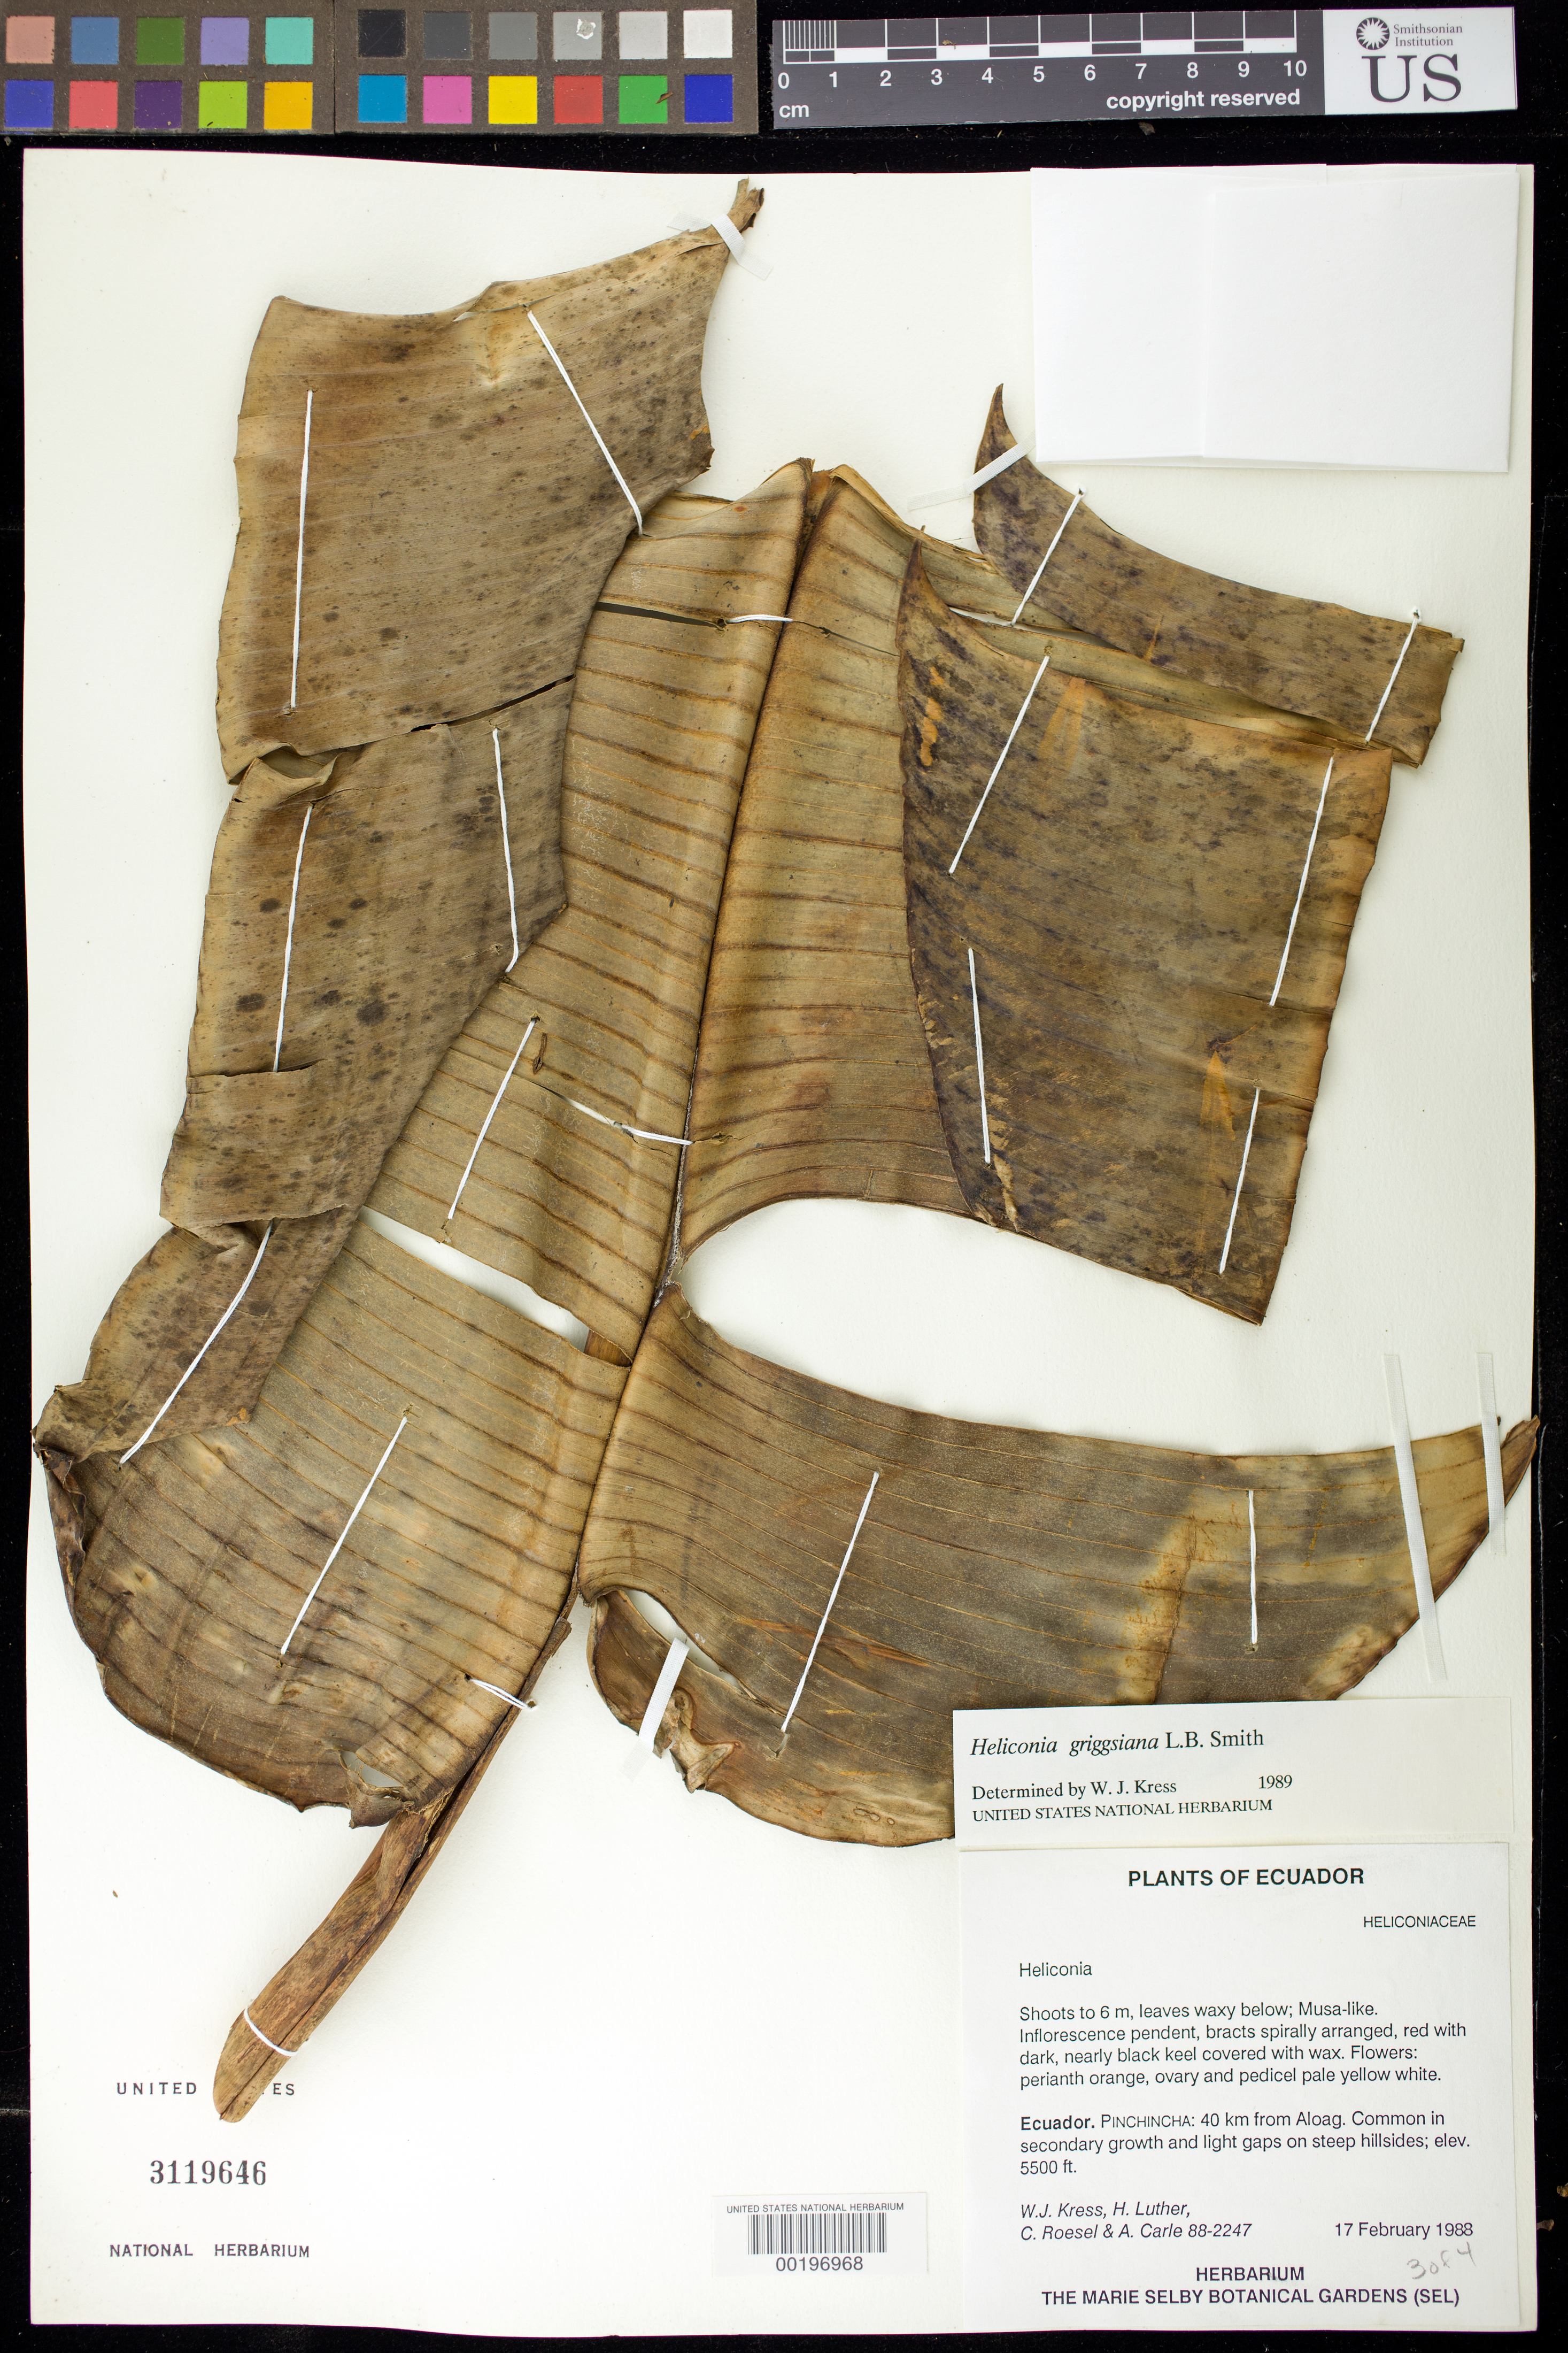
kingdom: Plantae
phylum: Tracheophyta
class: Liliopsida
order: Zingiberales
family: Heliconiaceae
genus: Heliconia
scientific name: Heliconia griggsiana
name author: L.B. Sm.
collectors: W. J. Kress, Harry E. Luther, C. S. Roesel & A. Carle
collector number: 88-2247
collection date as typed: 17 Feb 1988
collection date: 1988-02-17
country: Ecuador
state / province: Pichincha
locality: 40 km from aloag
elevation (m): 1676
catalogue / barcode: US 3119646